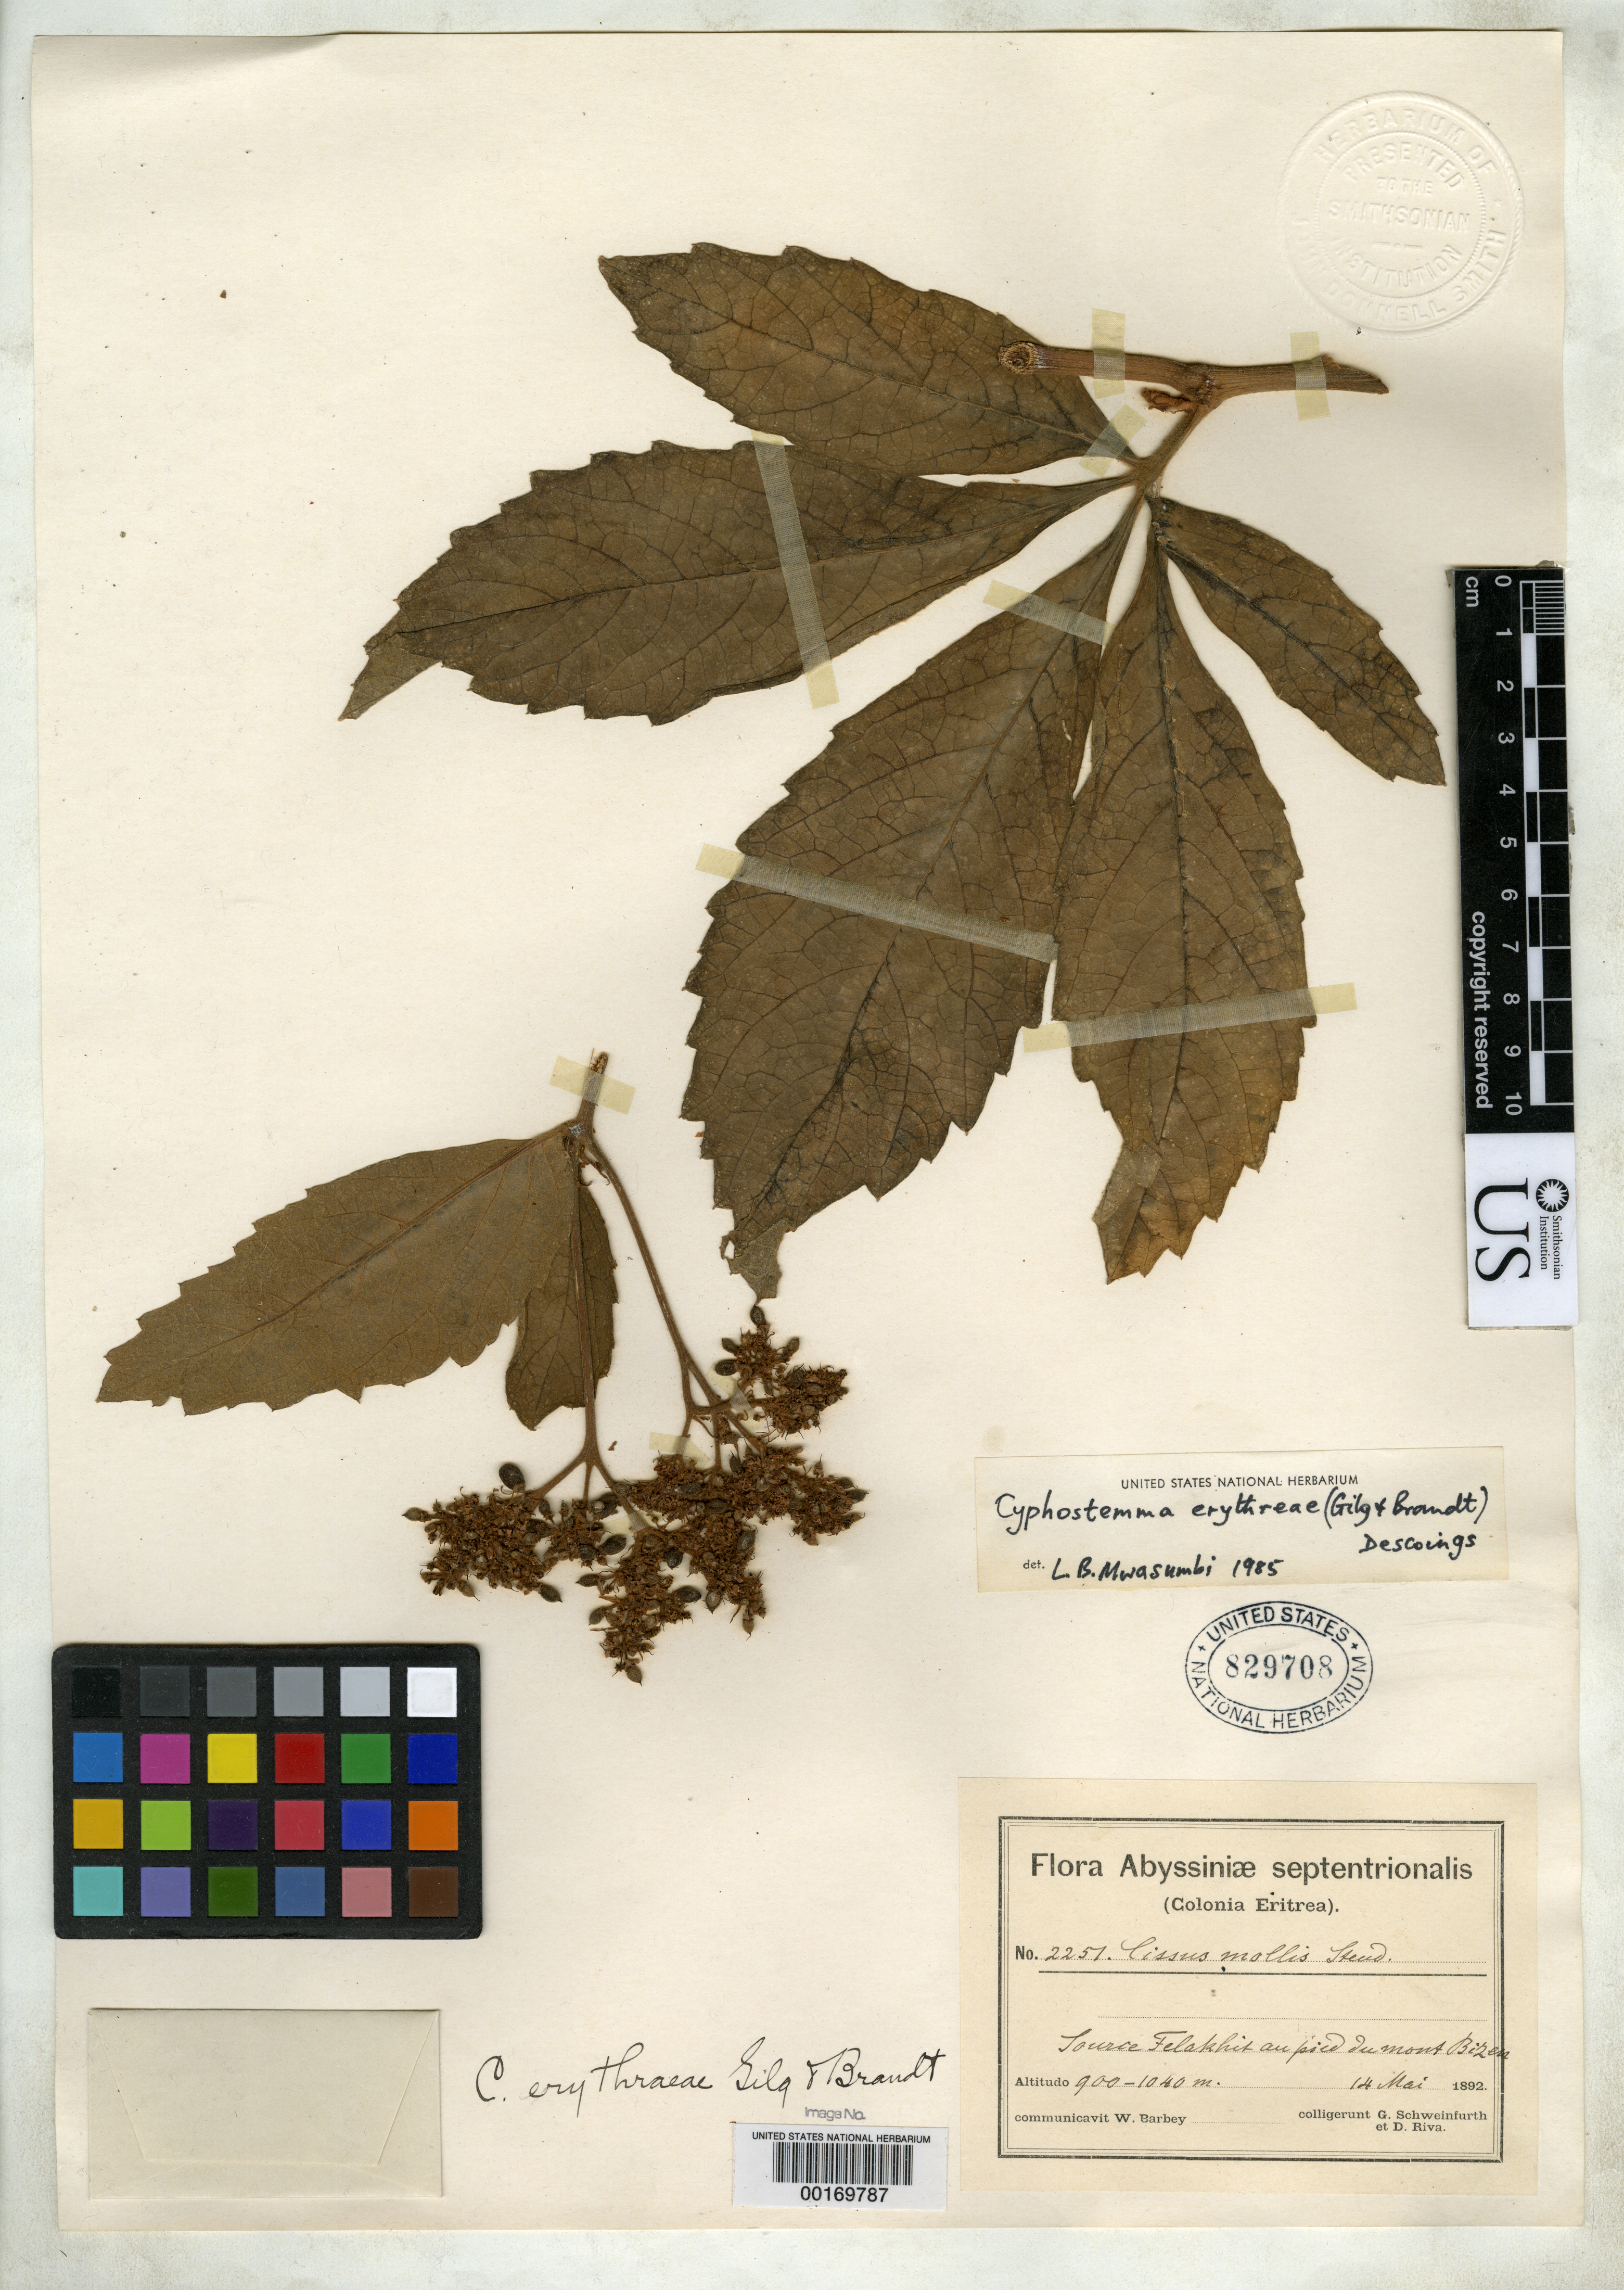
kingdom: Plantae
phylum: Tracheophyta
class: Magnoliopsida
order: Vitales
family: Vitaceae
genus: Cissus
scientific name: Cissus erythreae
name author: Gilg & Brandt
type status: Isosyntype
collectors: G. A. Schweinfurth & D. Riva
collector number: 2251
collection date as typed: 14 May 1892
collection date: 1892-05-14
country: Eritrea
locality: Source Felakhit aup ice du Mont Bizers.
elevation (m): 900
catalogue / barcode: US 829708